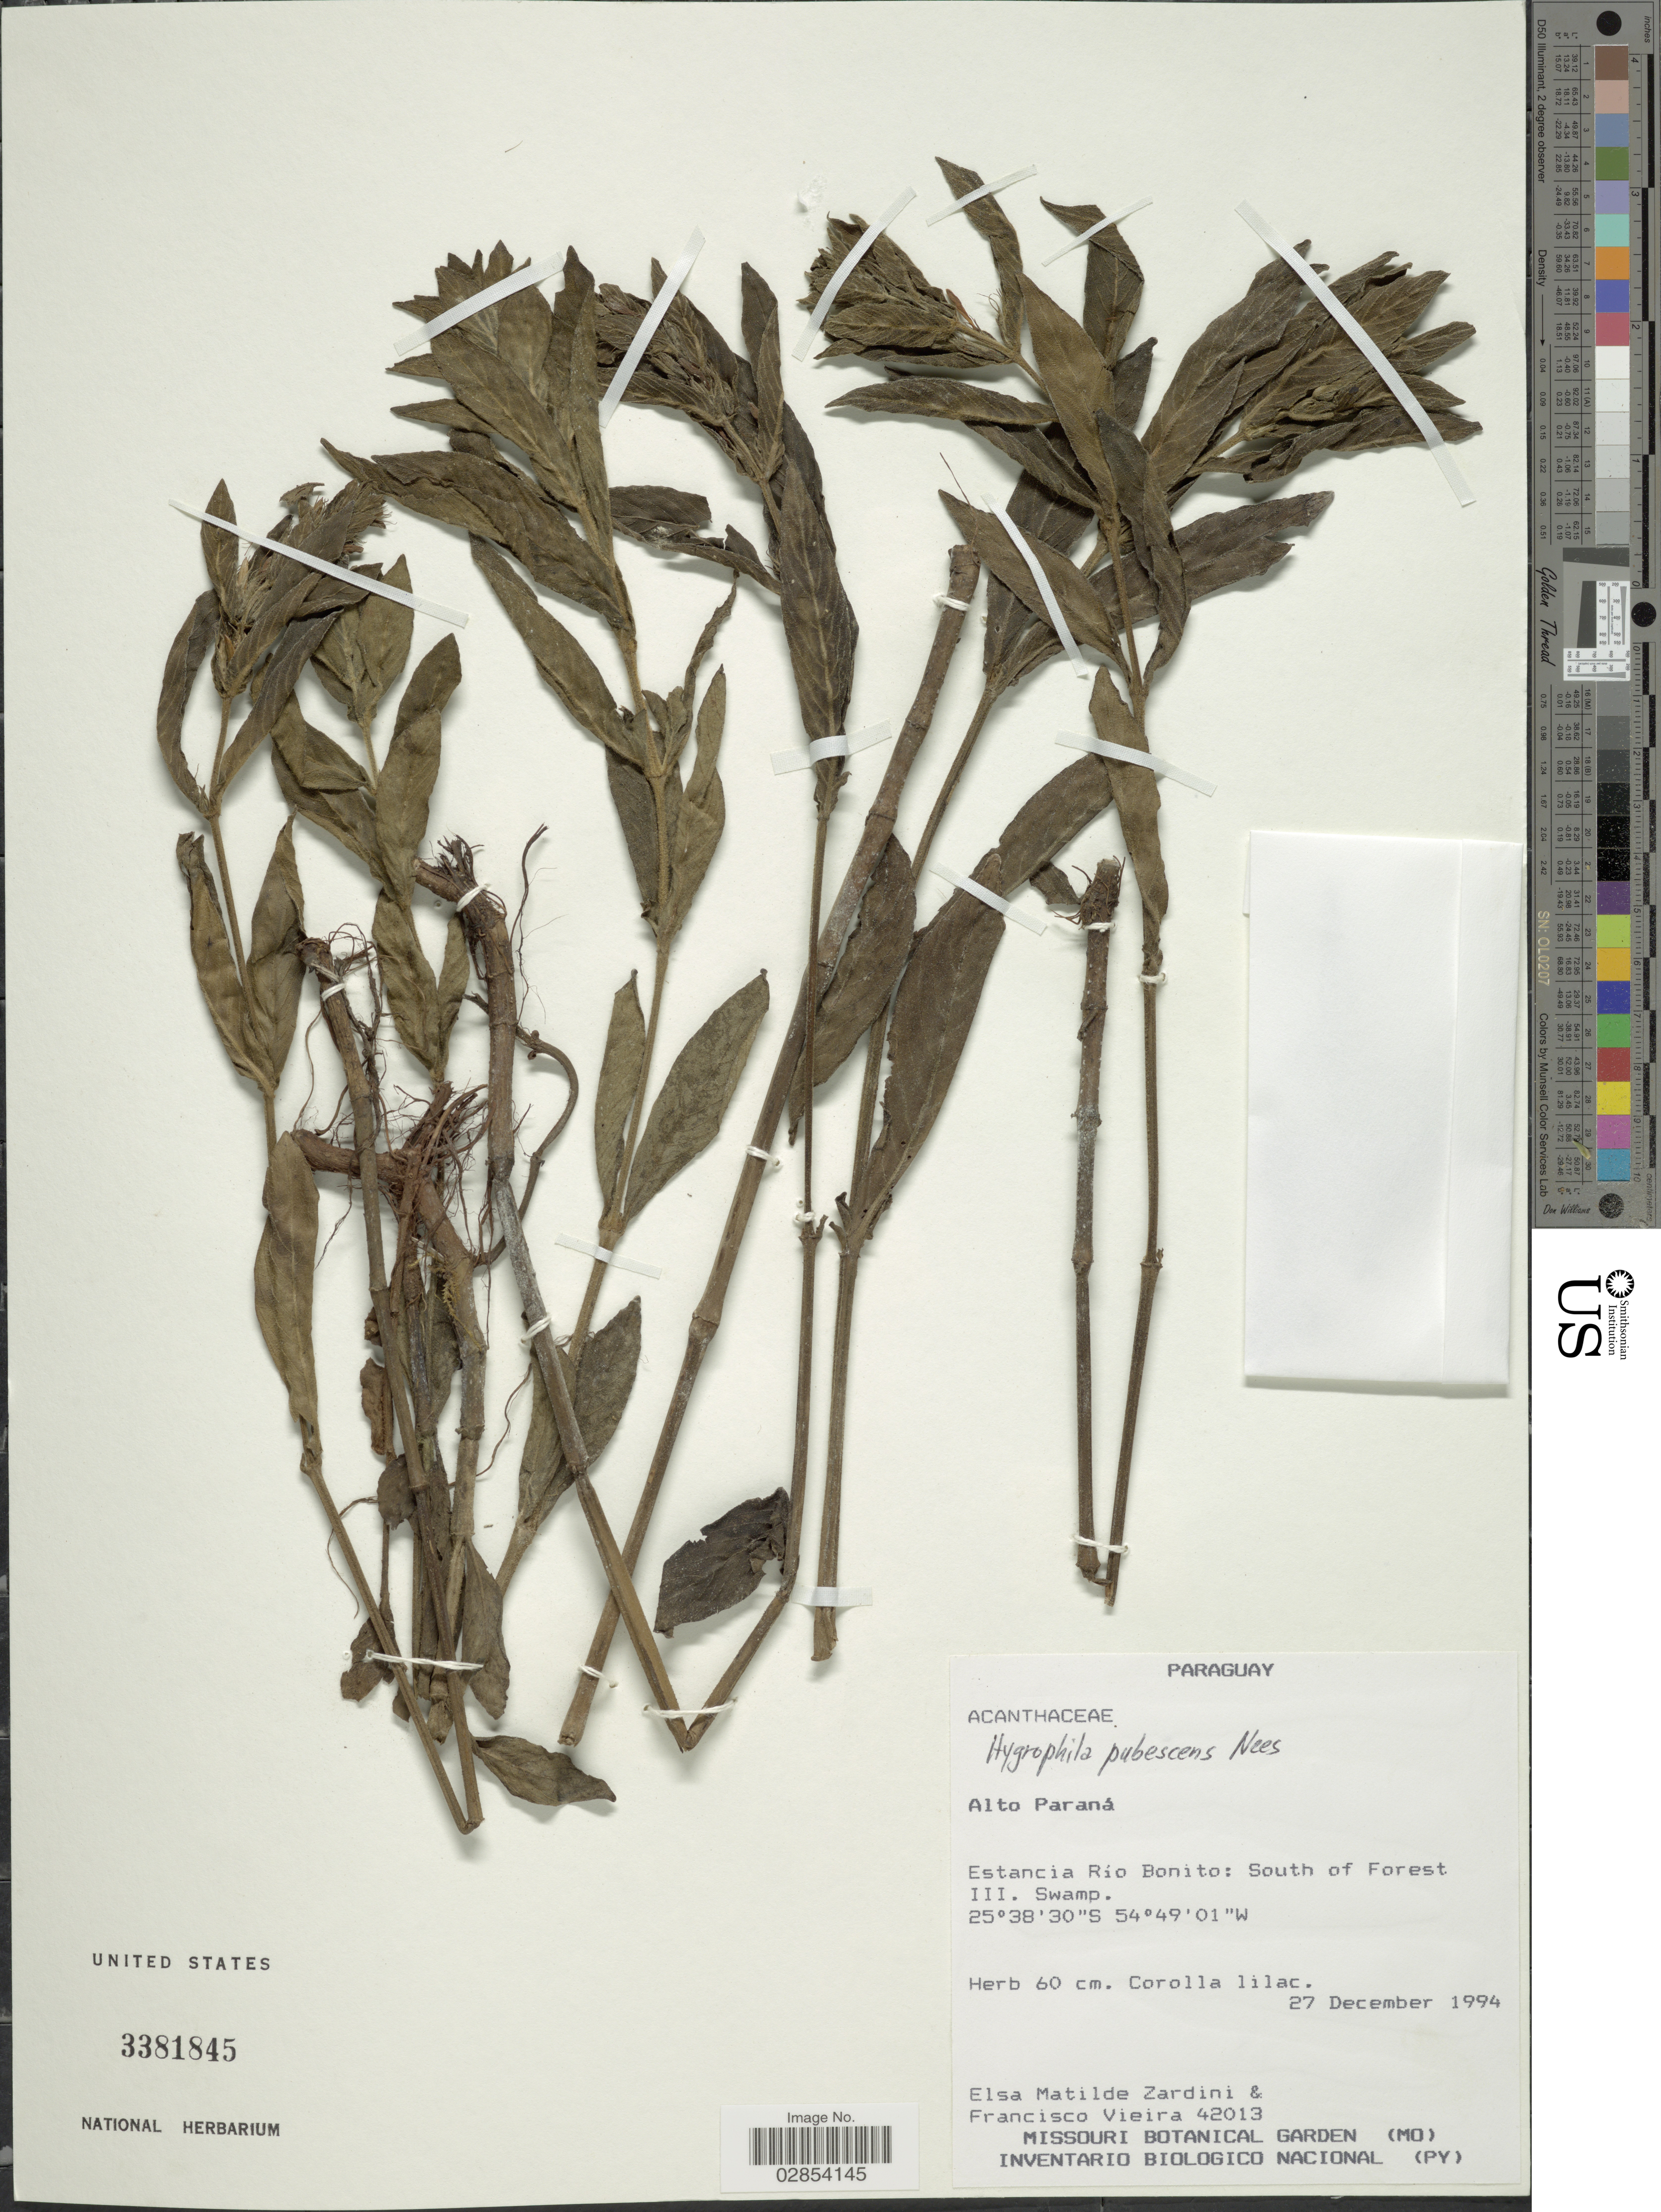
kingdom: Plantae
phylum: Tracheophyta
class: Magnoliopsida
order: Lamiales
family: Acanthaceae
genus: Hygrophila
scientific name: Hygrophila pubescens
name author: Nees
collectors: E. M. Zardini & F. Vieira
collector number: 42013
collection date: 1994-12-27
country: Paraguay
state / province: Alto Parana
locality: Estancia Río Bonito: South of Forest III.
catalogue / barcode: US 3381845